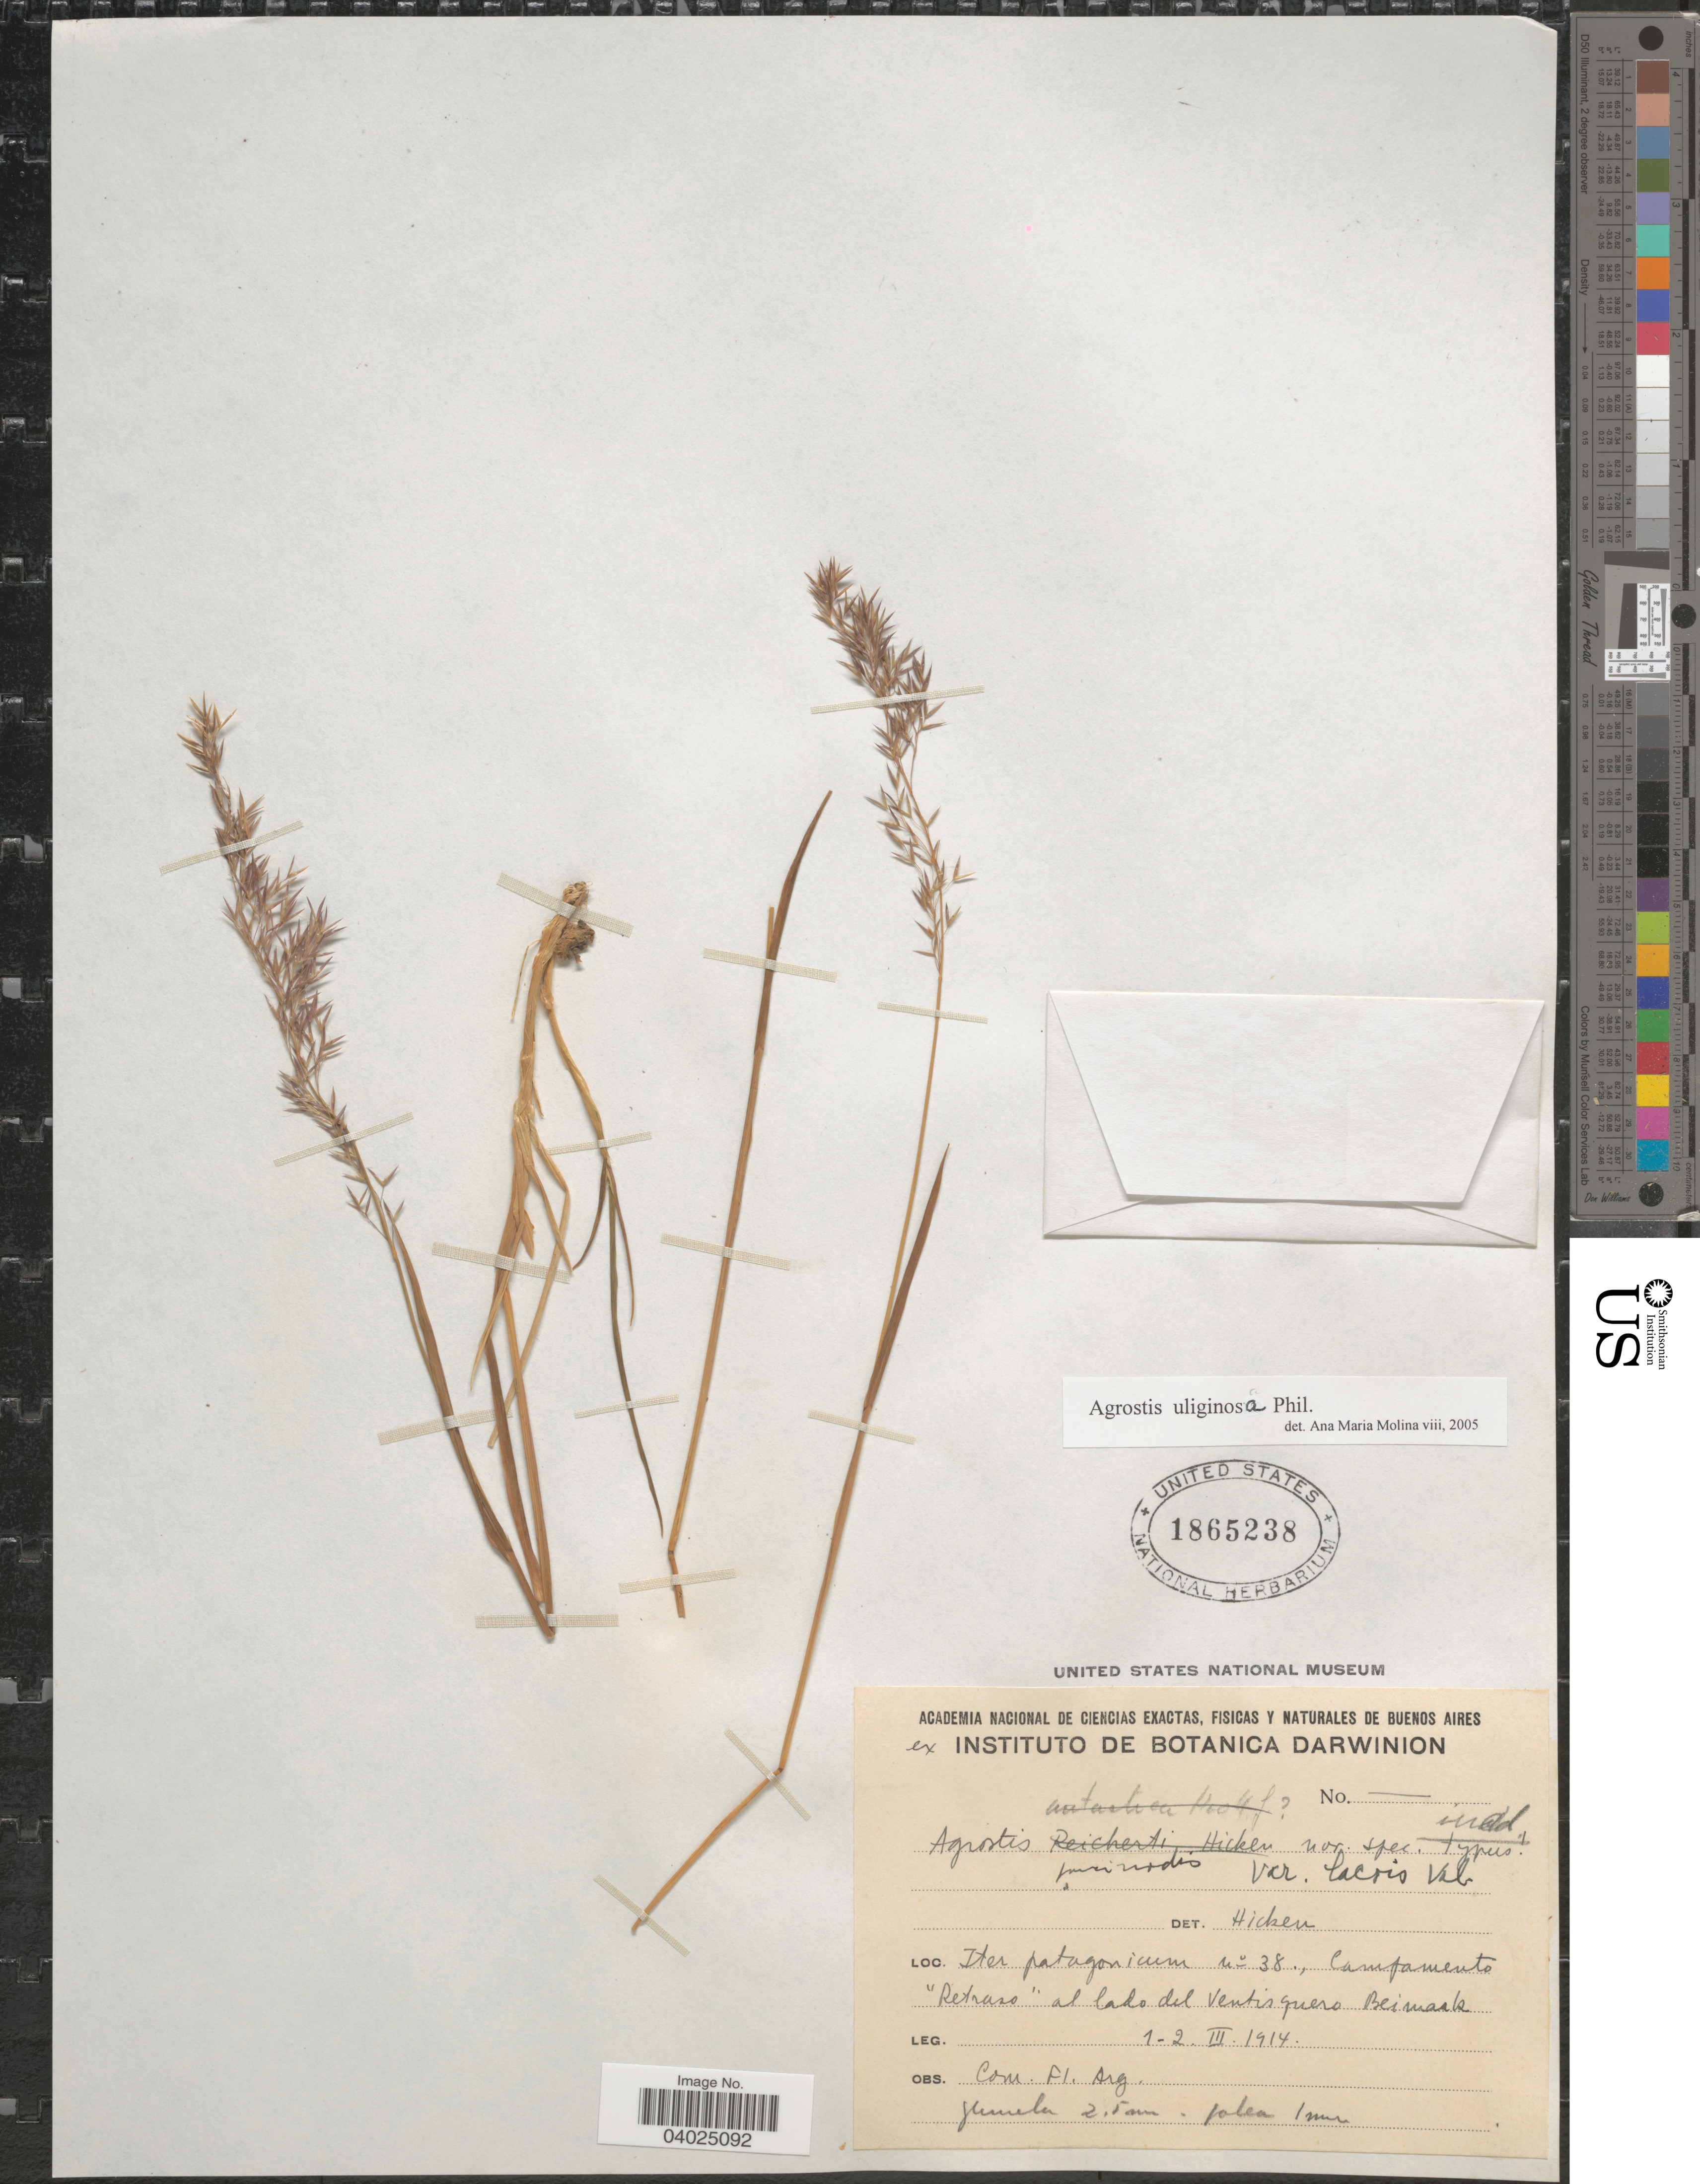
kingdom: Plantae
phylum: Tracheophyta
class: Liliopsida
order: Poales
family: Poaceae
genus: Agrostis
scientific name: Agrostis uliginosa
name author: Phil.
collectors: Instituto de Botanica Darwinion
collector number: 38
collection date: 1914-03-01/1914-03-02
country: Argentina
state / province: Buenos Aires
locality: Iter patagonicum, Campamento "Retraso" al lado del Ventisguero Beimark.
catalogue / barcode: US 1865238